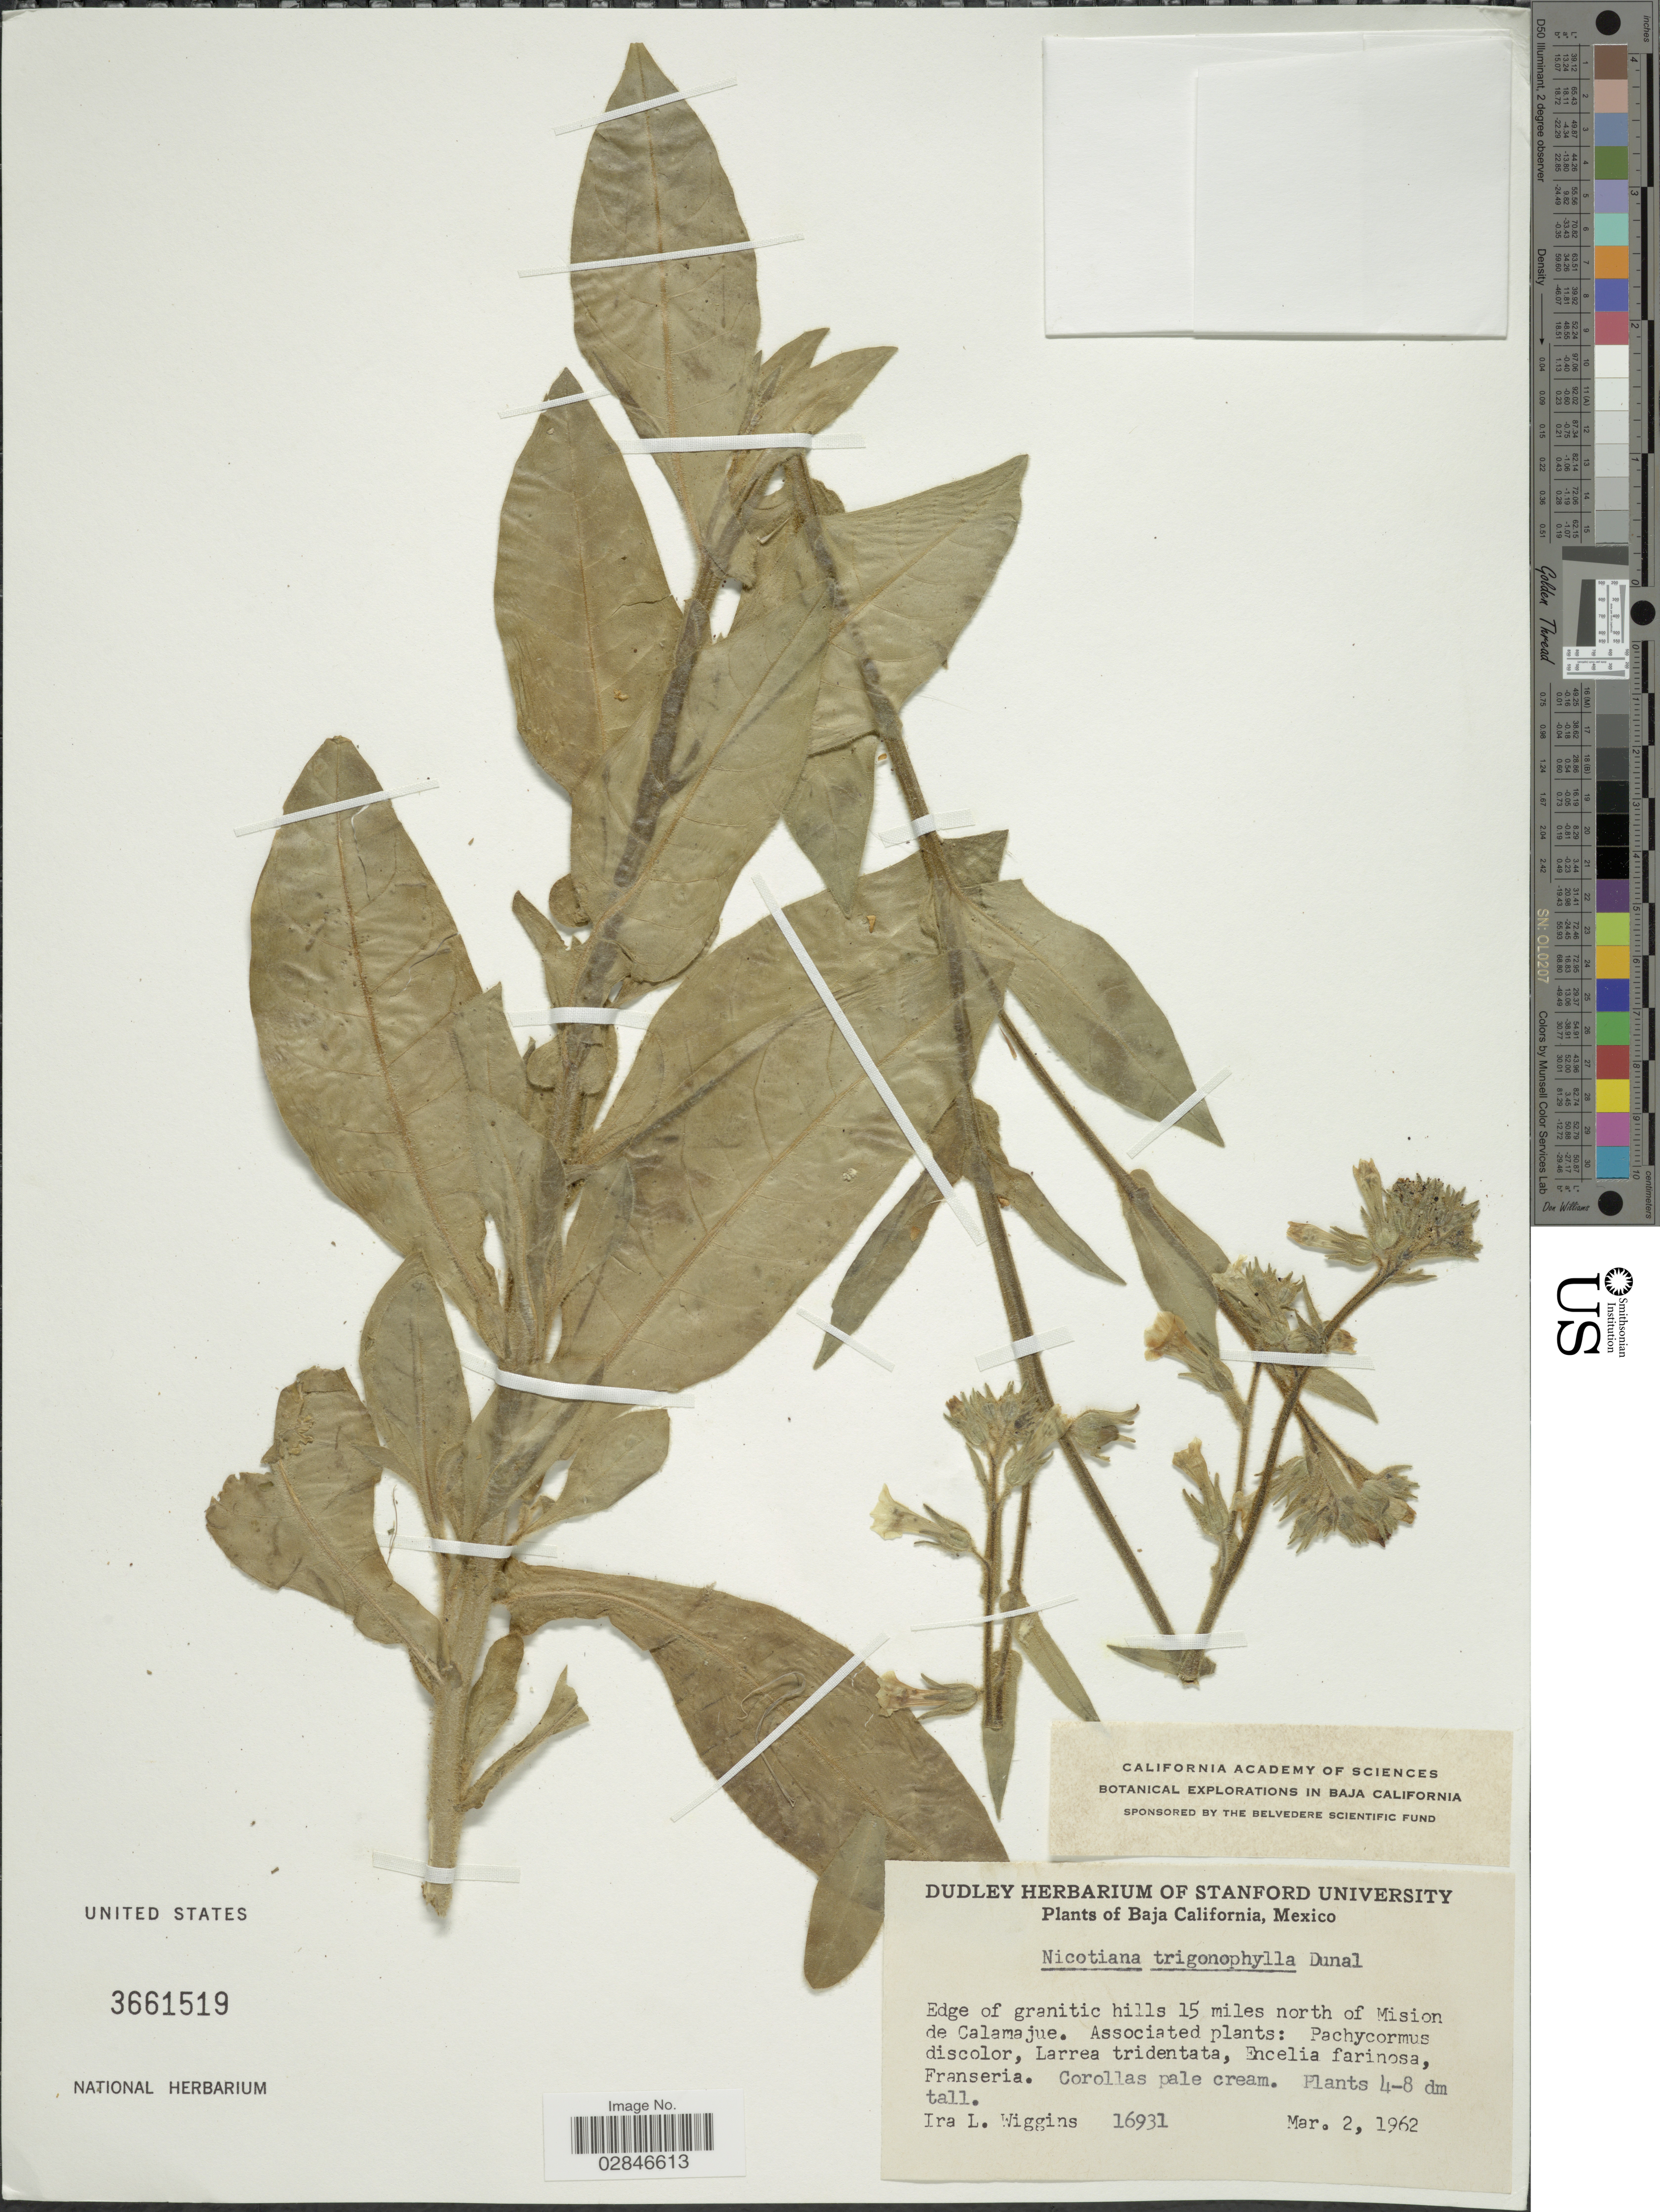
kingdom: Plantae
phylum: Tracheophyta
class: Magnoliopsida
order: Solanales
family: Solanaceae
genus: Nicotiana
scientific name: Nicotiana trigonophylla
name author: Dunal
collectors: I. L. Wiggins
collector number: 16931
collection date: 1962-03-02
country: Mexico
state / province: Baja California Norte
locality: Edge of granitic hills 15 miles north of Mision de Calamajue.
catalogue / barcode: US 3661519